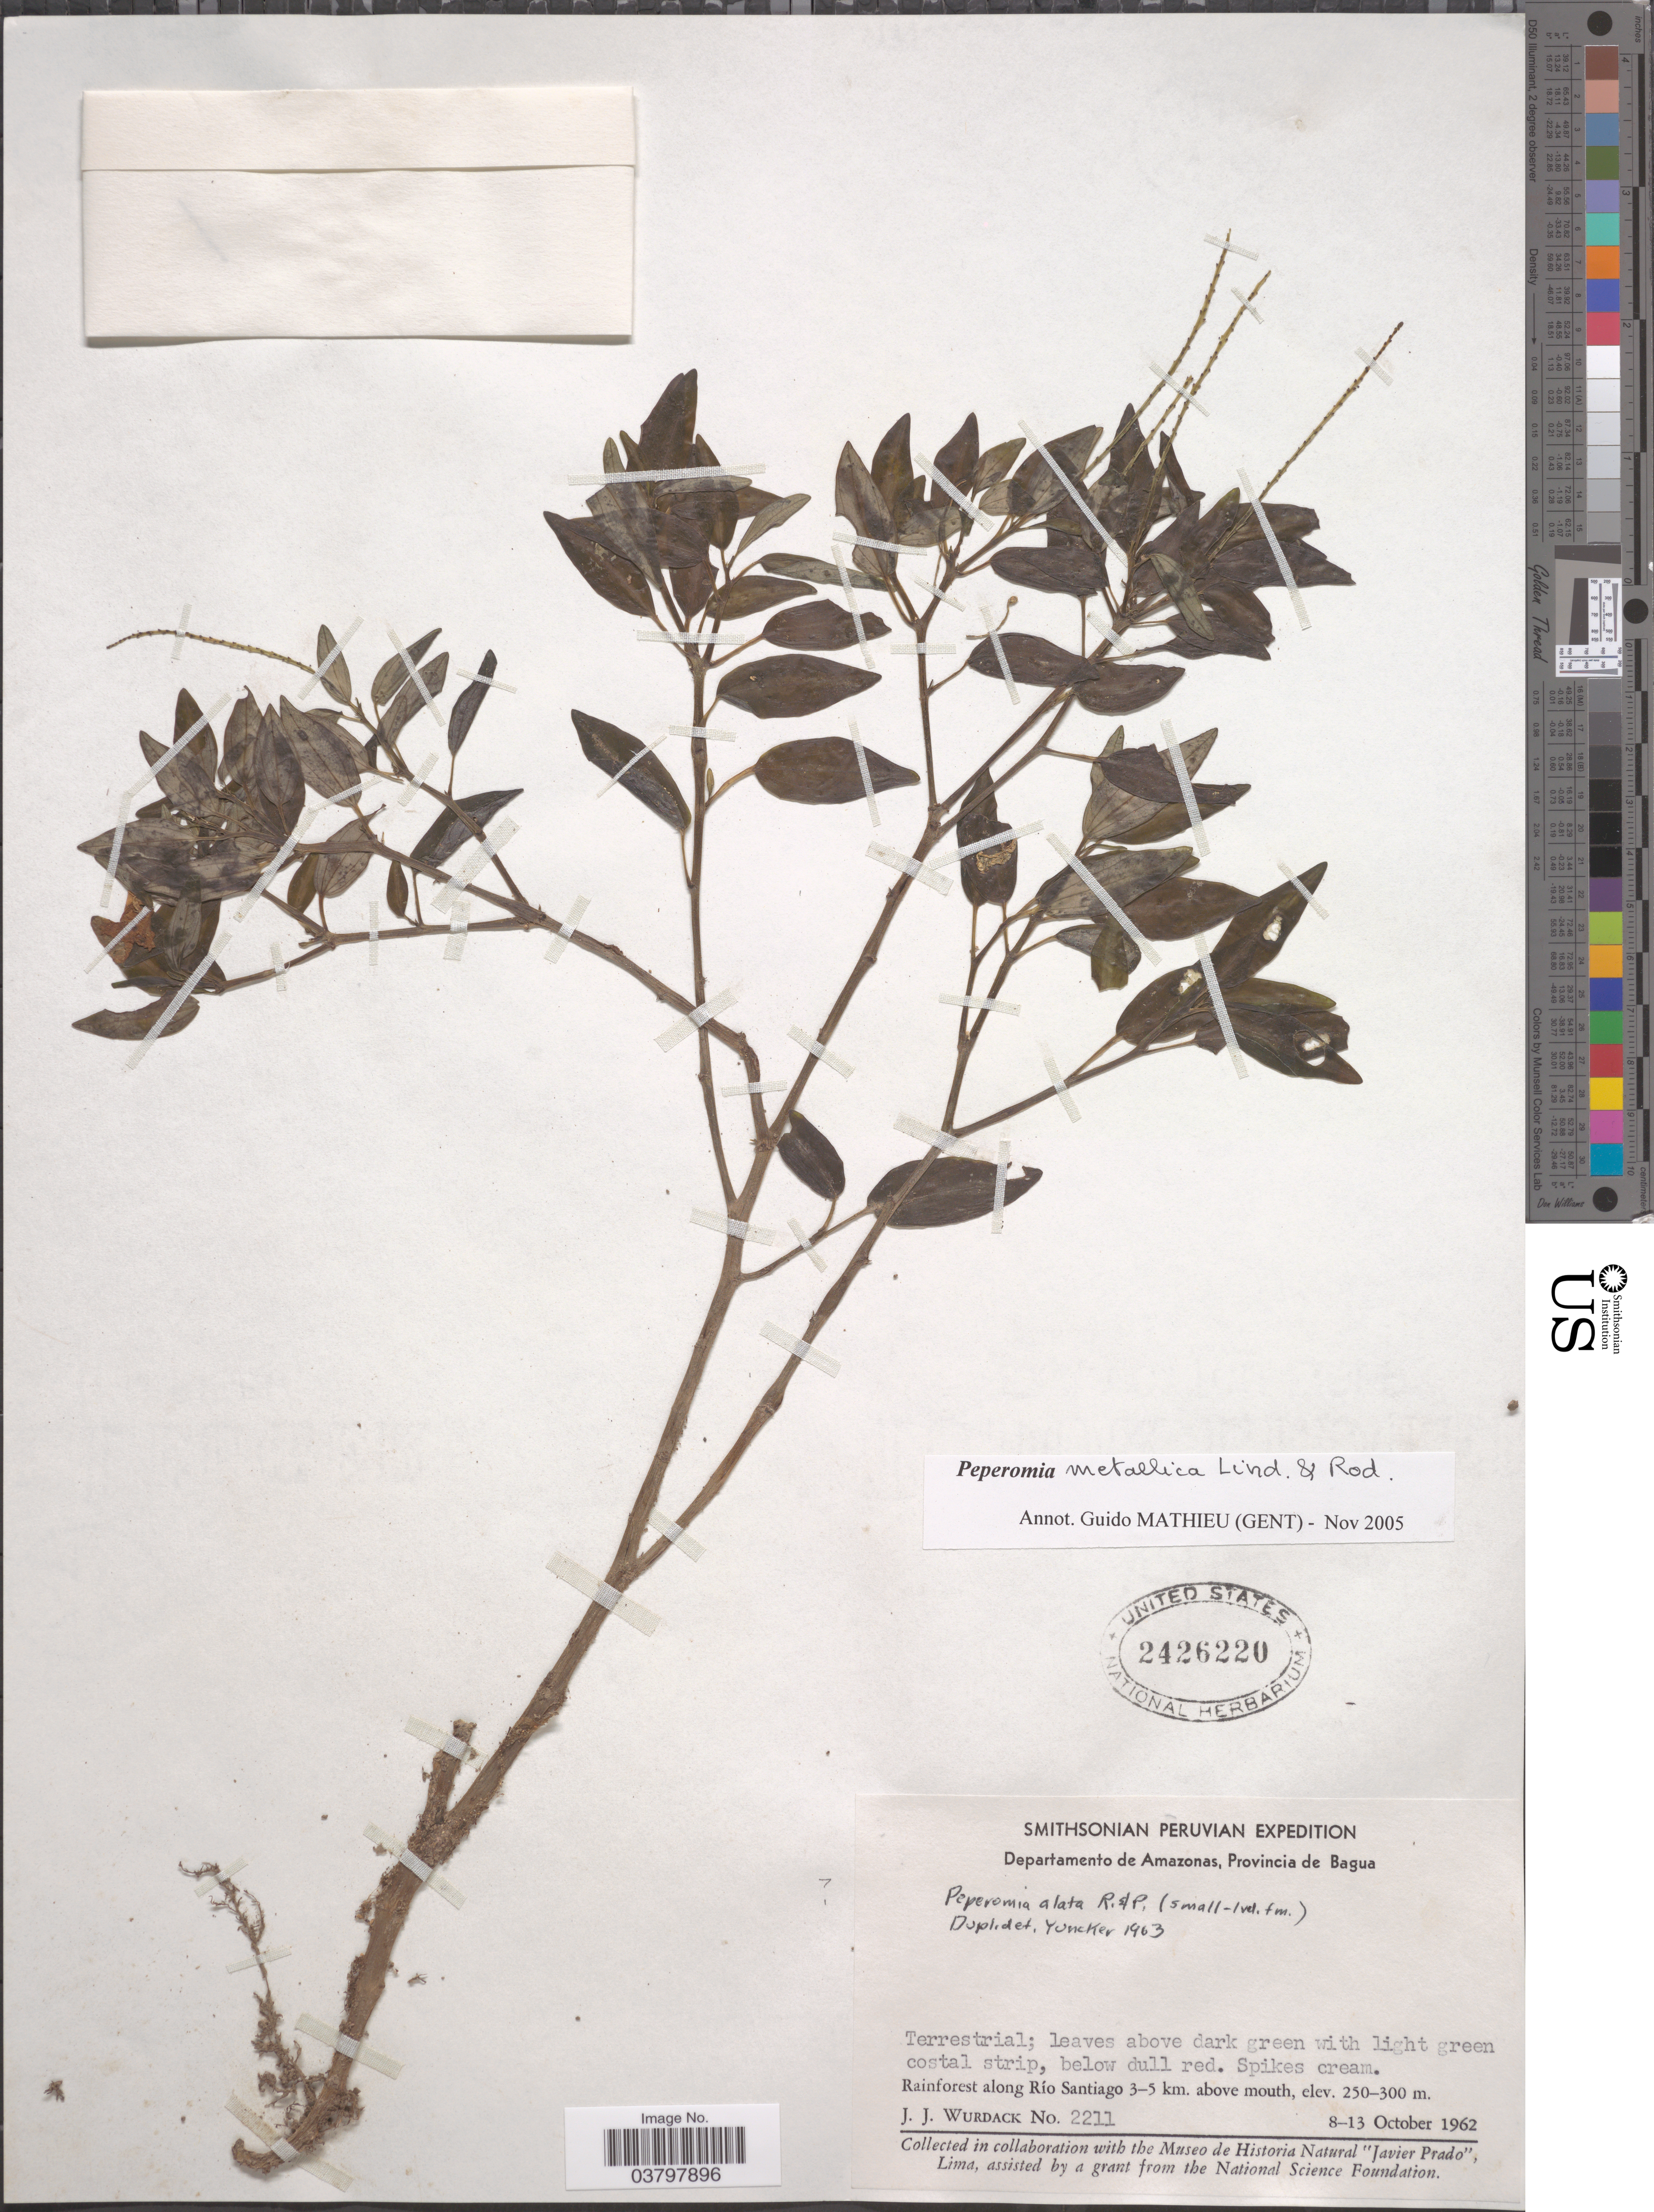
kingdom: Plantae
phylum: Tracheophyta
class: Magnoliopsida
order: Piperales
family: Piperaceae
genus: Peperomia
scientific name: Peperomia metallica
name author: L. Linden & Rodigas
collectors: J. J. Wurdack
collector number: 2211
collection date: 1962-10-08/1962-10-13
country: Peru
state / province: Amazonas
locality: Departamento de Amazonas, Provincia de Bagua. Rainforest along Río Santiago 3-5 km. above mouth.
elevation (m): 250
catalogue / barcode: US 2426220